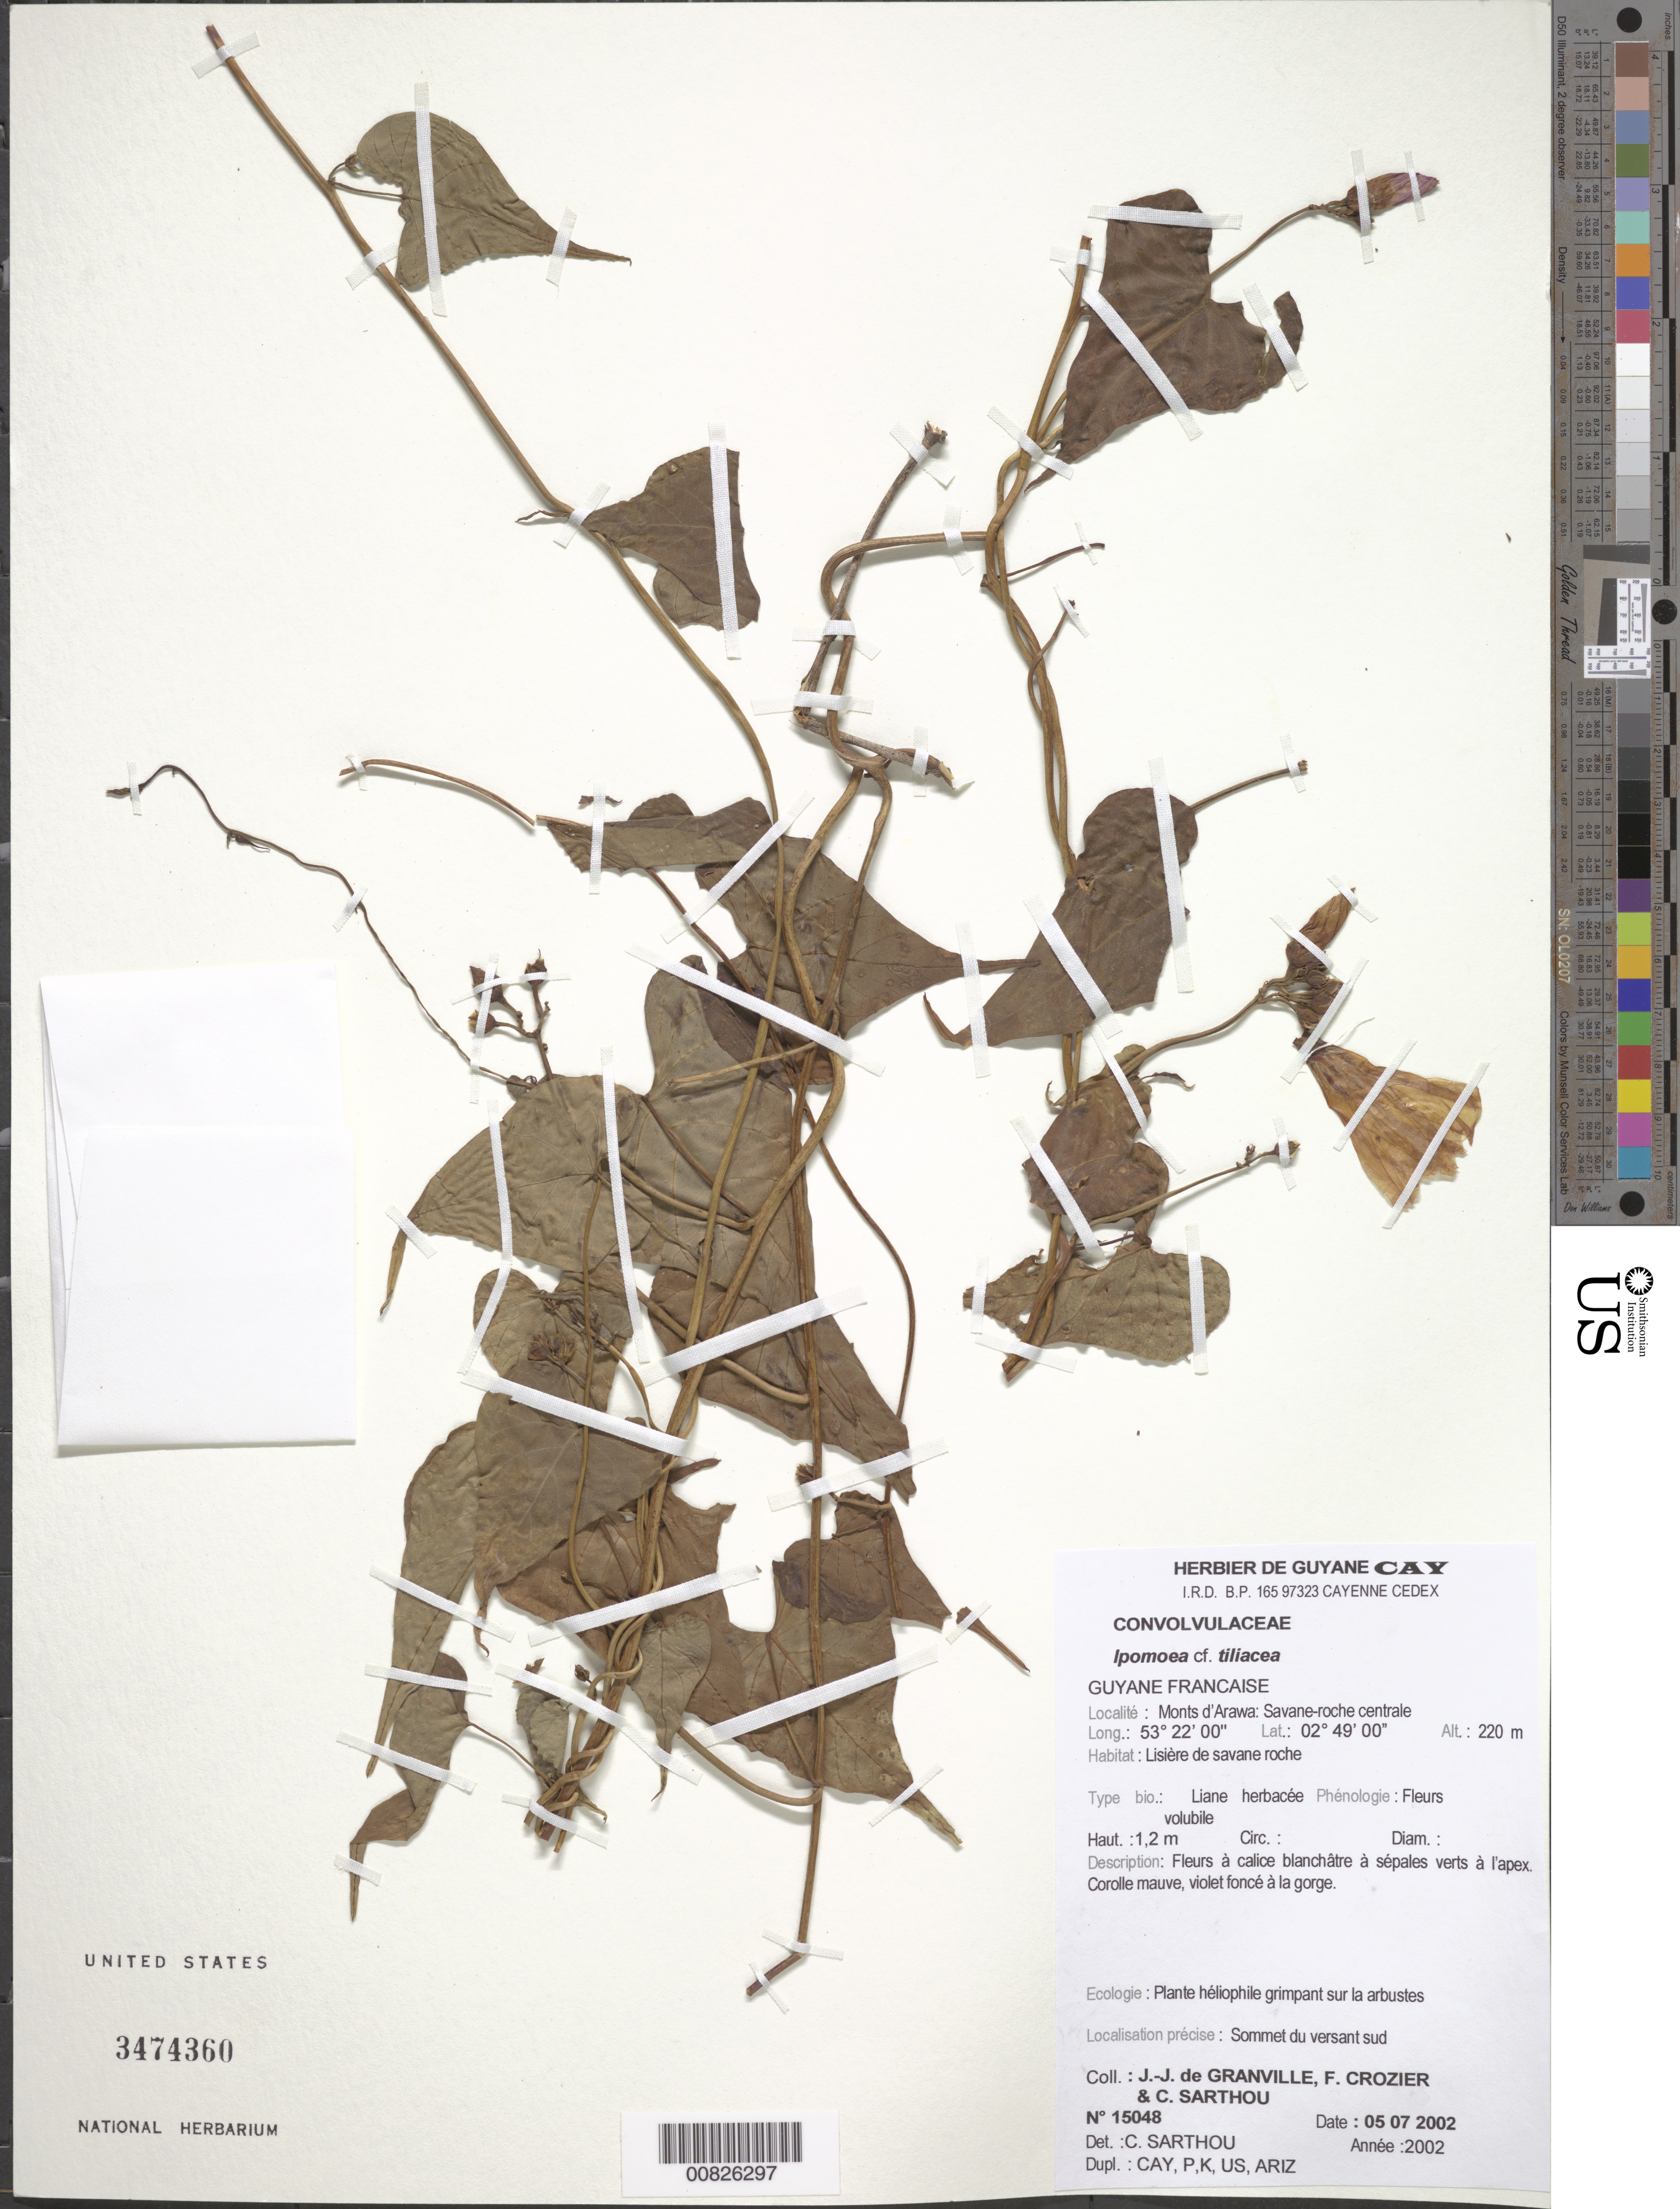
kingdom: Plantae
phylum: Tracheophyta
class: Magnoliopsida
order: Solanales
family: Convolvulaceae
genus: Ipomoea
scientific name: Ipomoea tiliacea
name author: (Willd.) Choisy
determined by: Sarthou, C.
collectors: J.-J. de Granville, F. Crozier & C. Sarthou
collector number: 15048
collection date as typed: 5-Jul-02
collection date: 2002-07-05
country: French Guiana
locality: Monts d'Arawa, zone de la savane-roche centrale, sommet du versant sud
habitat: Lisière de savane-roche; heliophile grimpant sur la arbustes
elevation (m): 220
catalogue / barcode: US 3474360